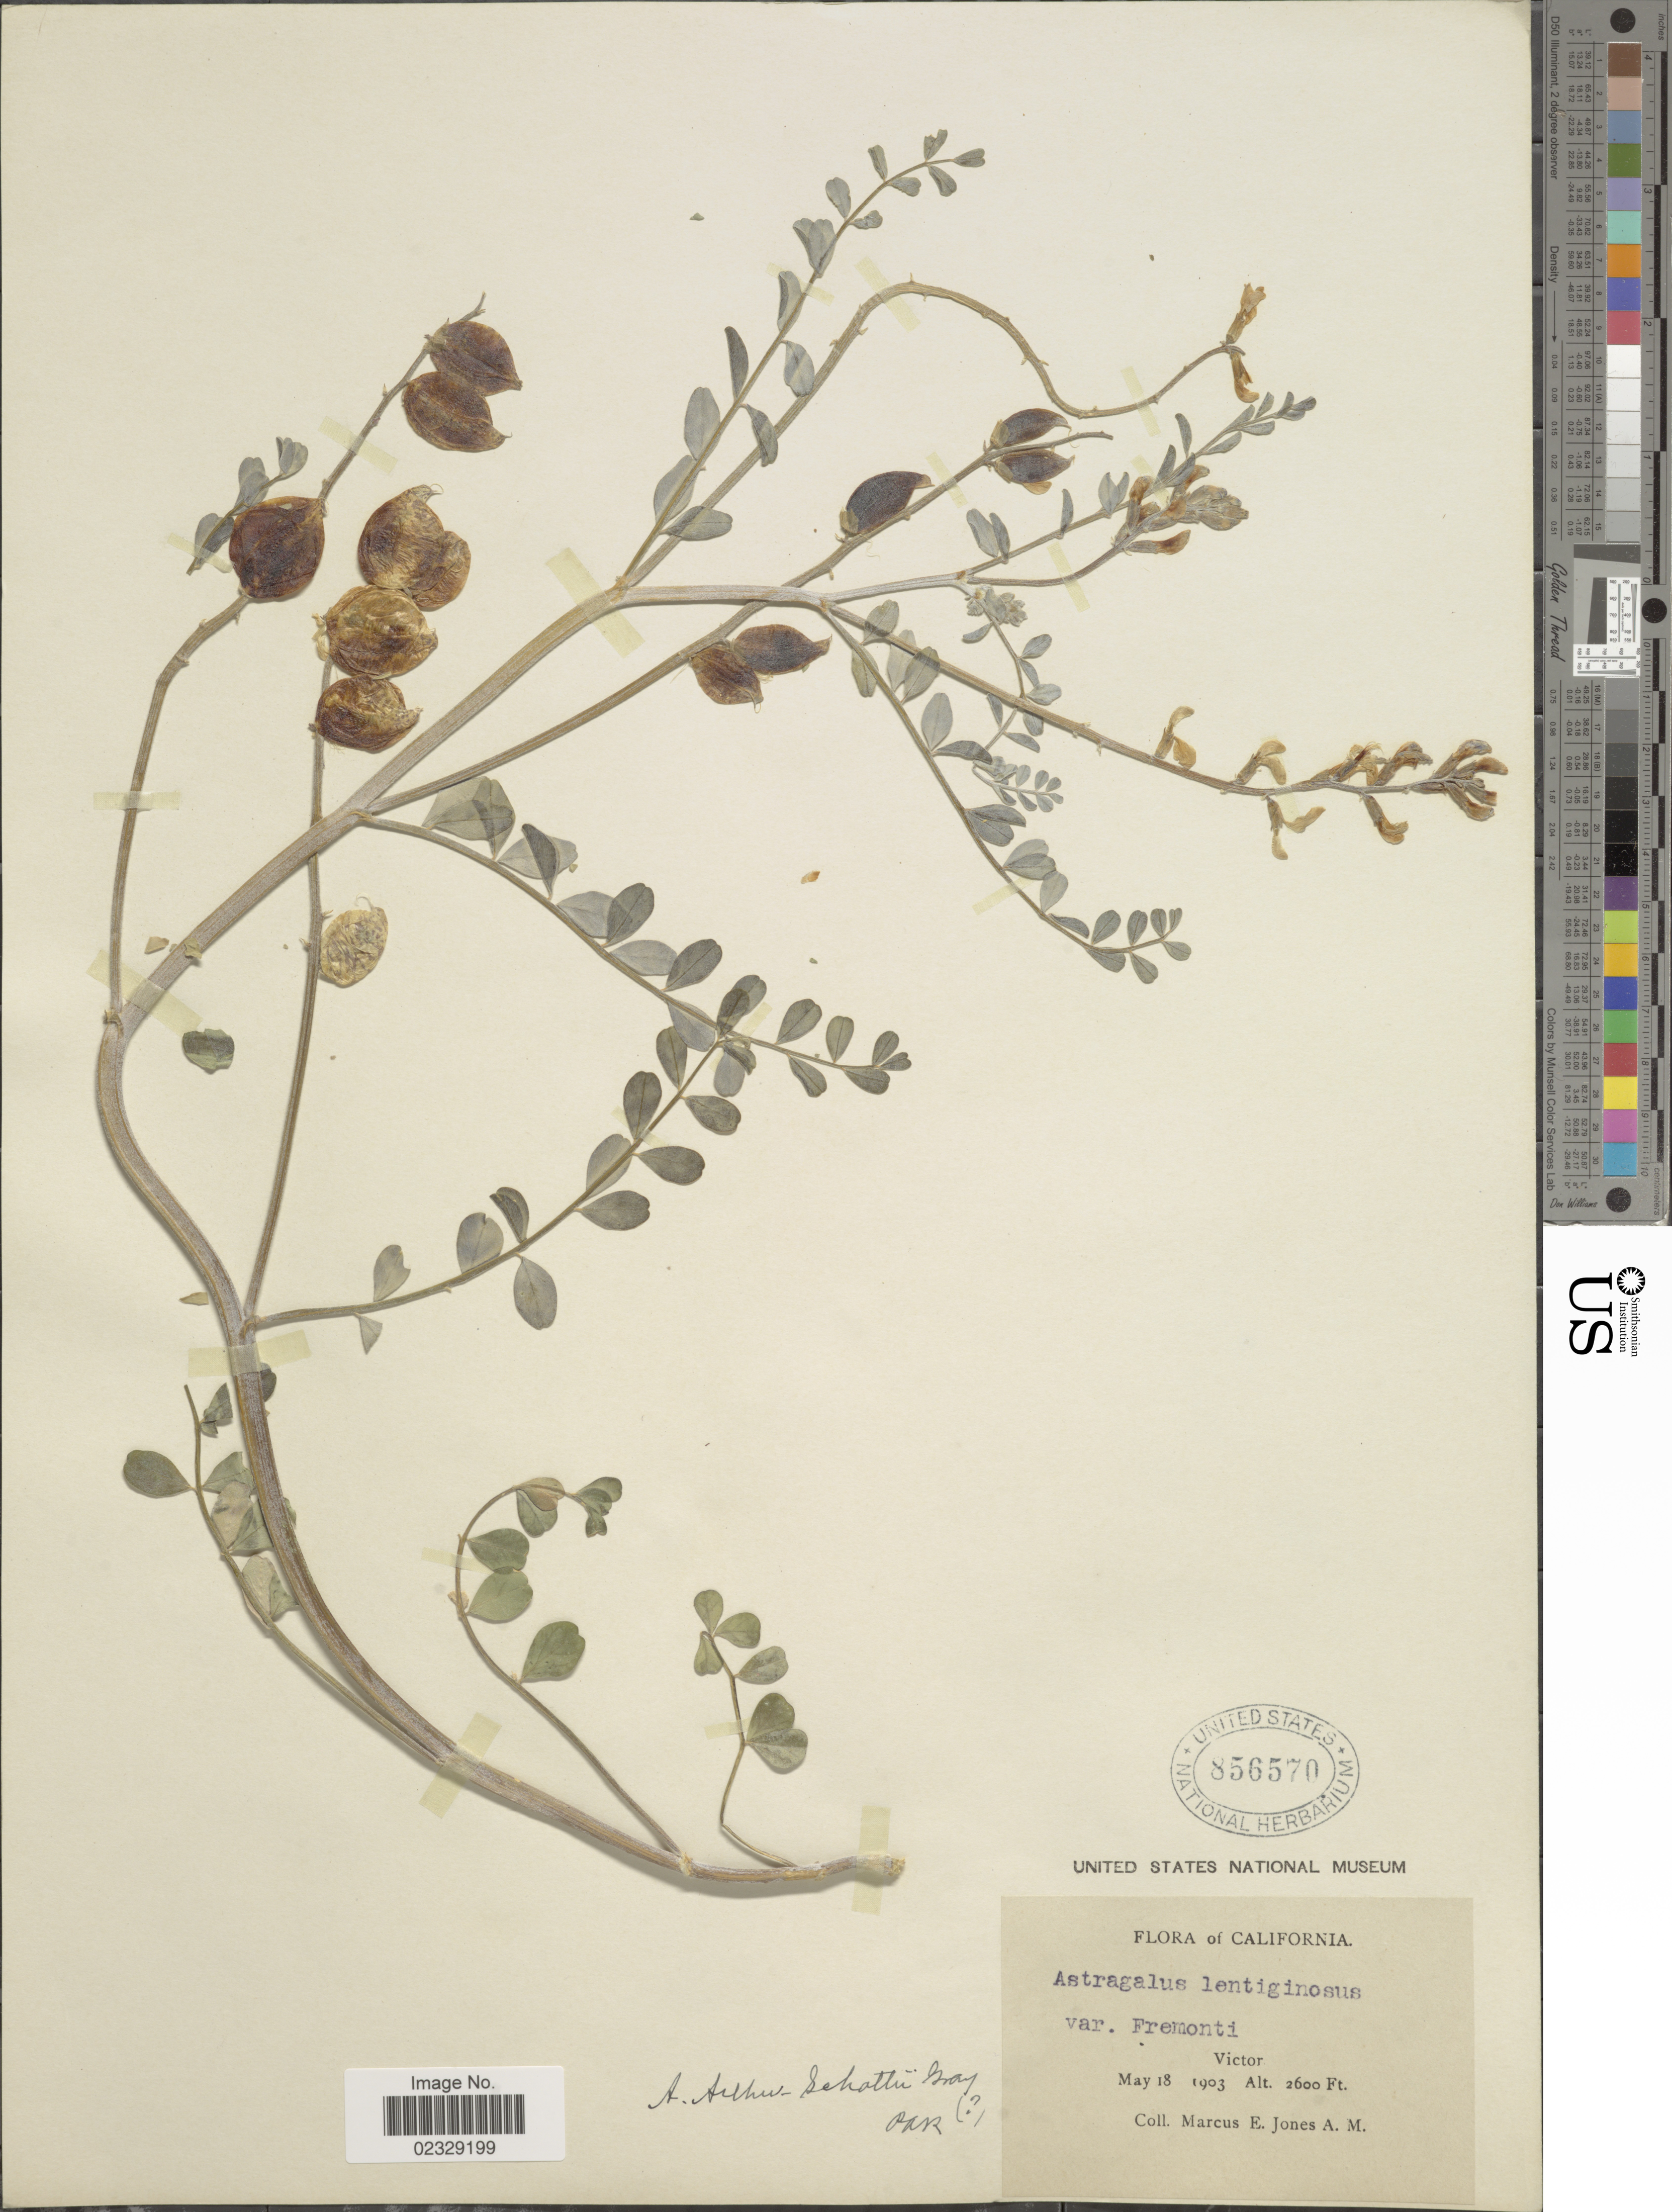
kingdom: Plantae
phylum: Tracheophyta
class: Magnoliopsida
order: Fabales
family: Fabaceae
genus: Astragalus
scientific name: Astragalus arthu-schottii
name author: A. Gray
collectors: M. E. Jones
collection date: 1903-05-18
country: United States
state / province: California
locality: Victor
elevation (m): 792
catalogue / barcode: US 856570